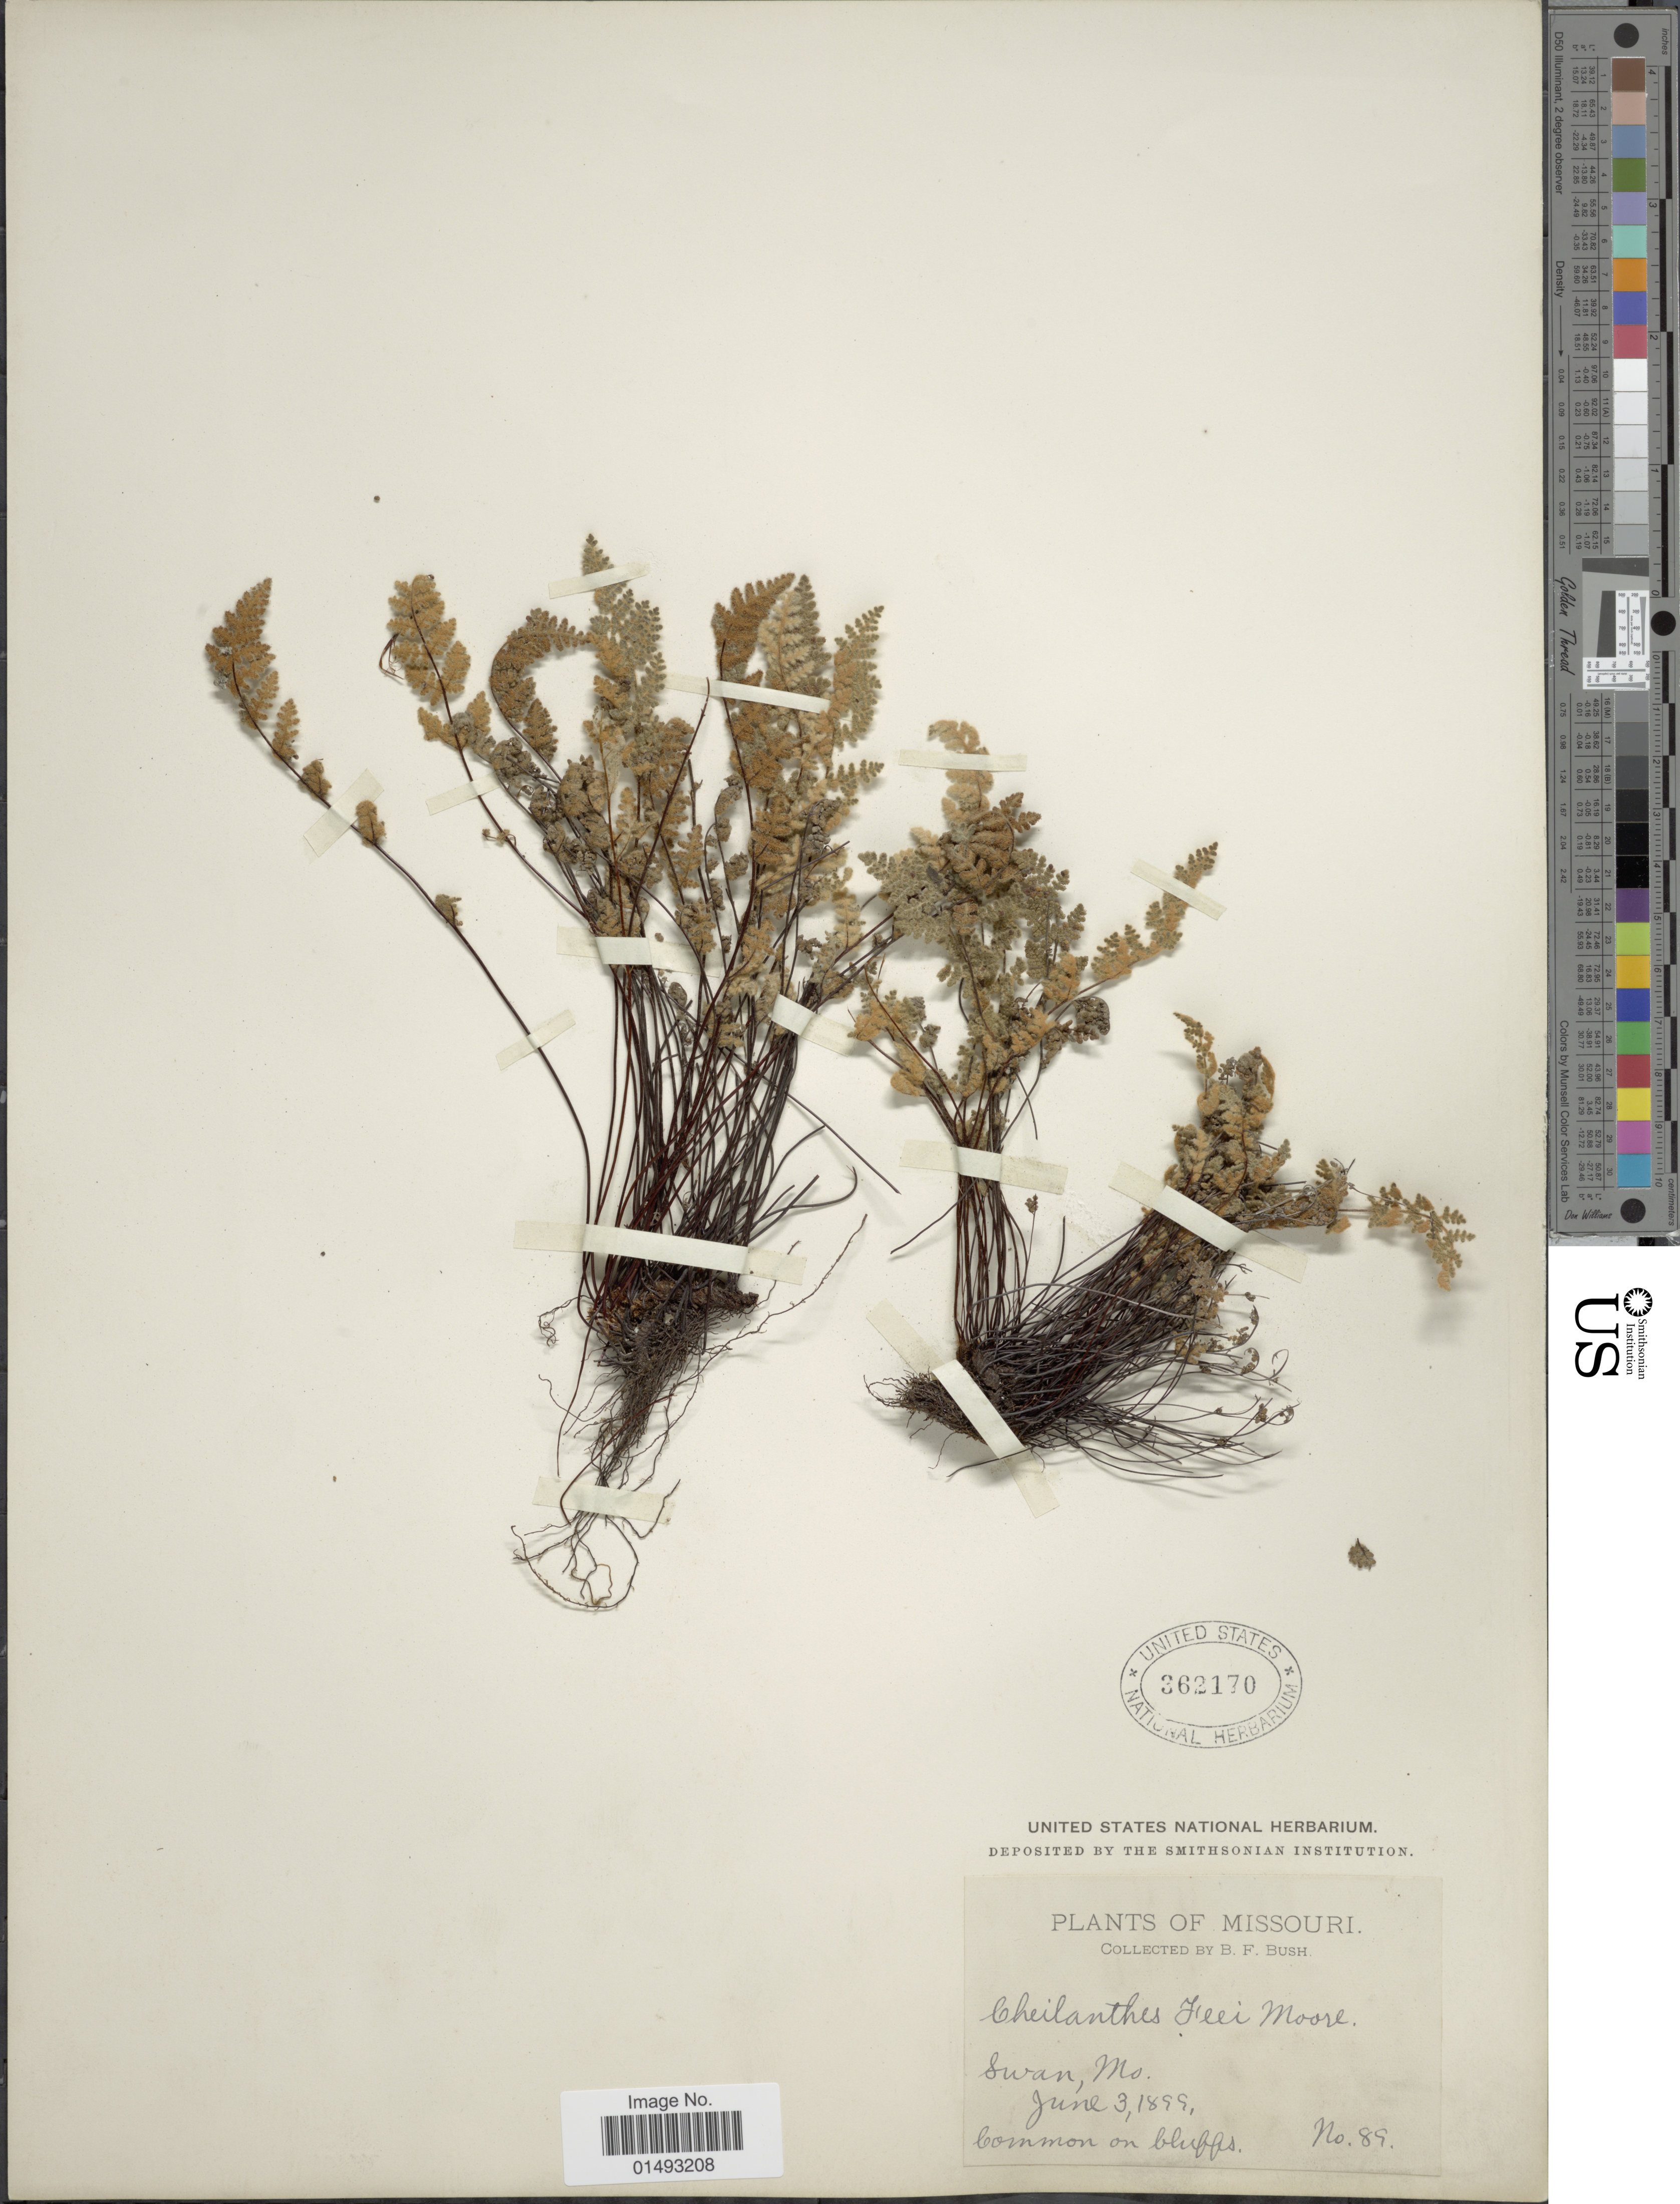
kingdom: Plantae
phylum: Tracheophyta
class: Polypodiopsida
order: Polypodiales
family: Pteridaceae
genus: Myriopteris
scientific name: Myriopteris gracilis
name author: Fée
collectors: B. F. Bush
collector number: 89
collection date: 1899-06-03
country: United States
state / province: Missouri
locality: Swan, Mo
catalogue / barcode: US 362170